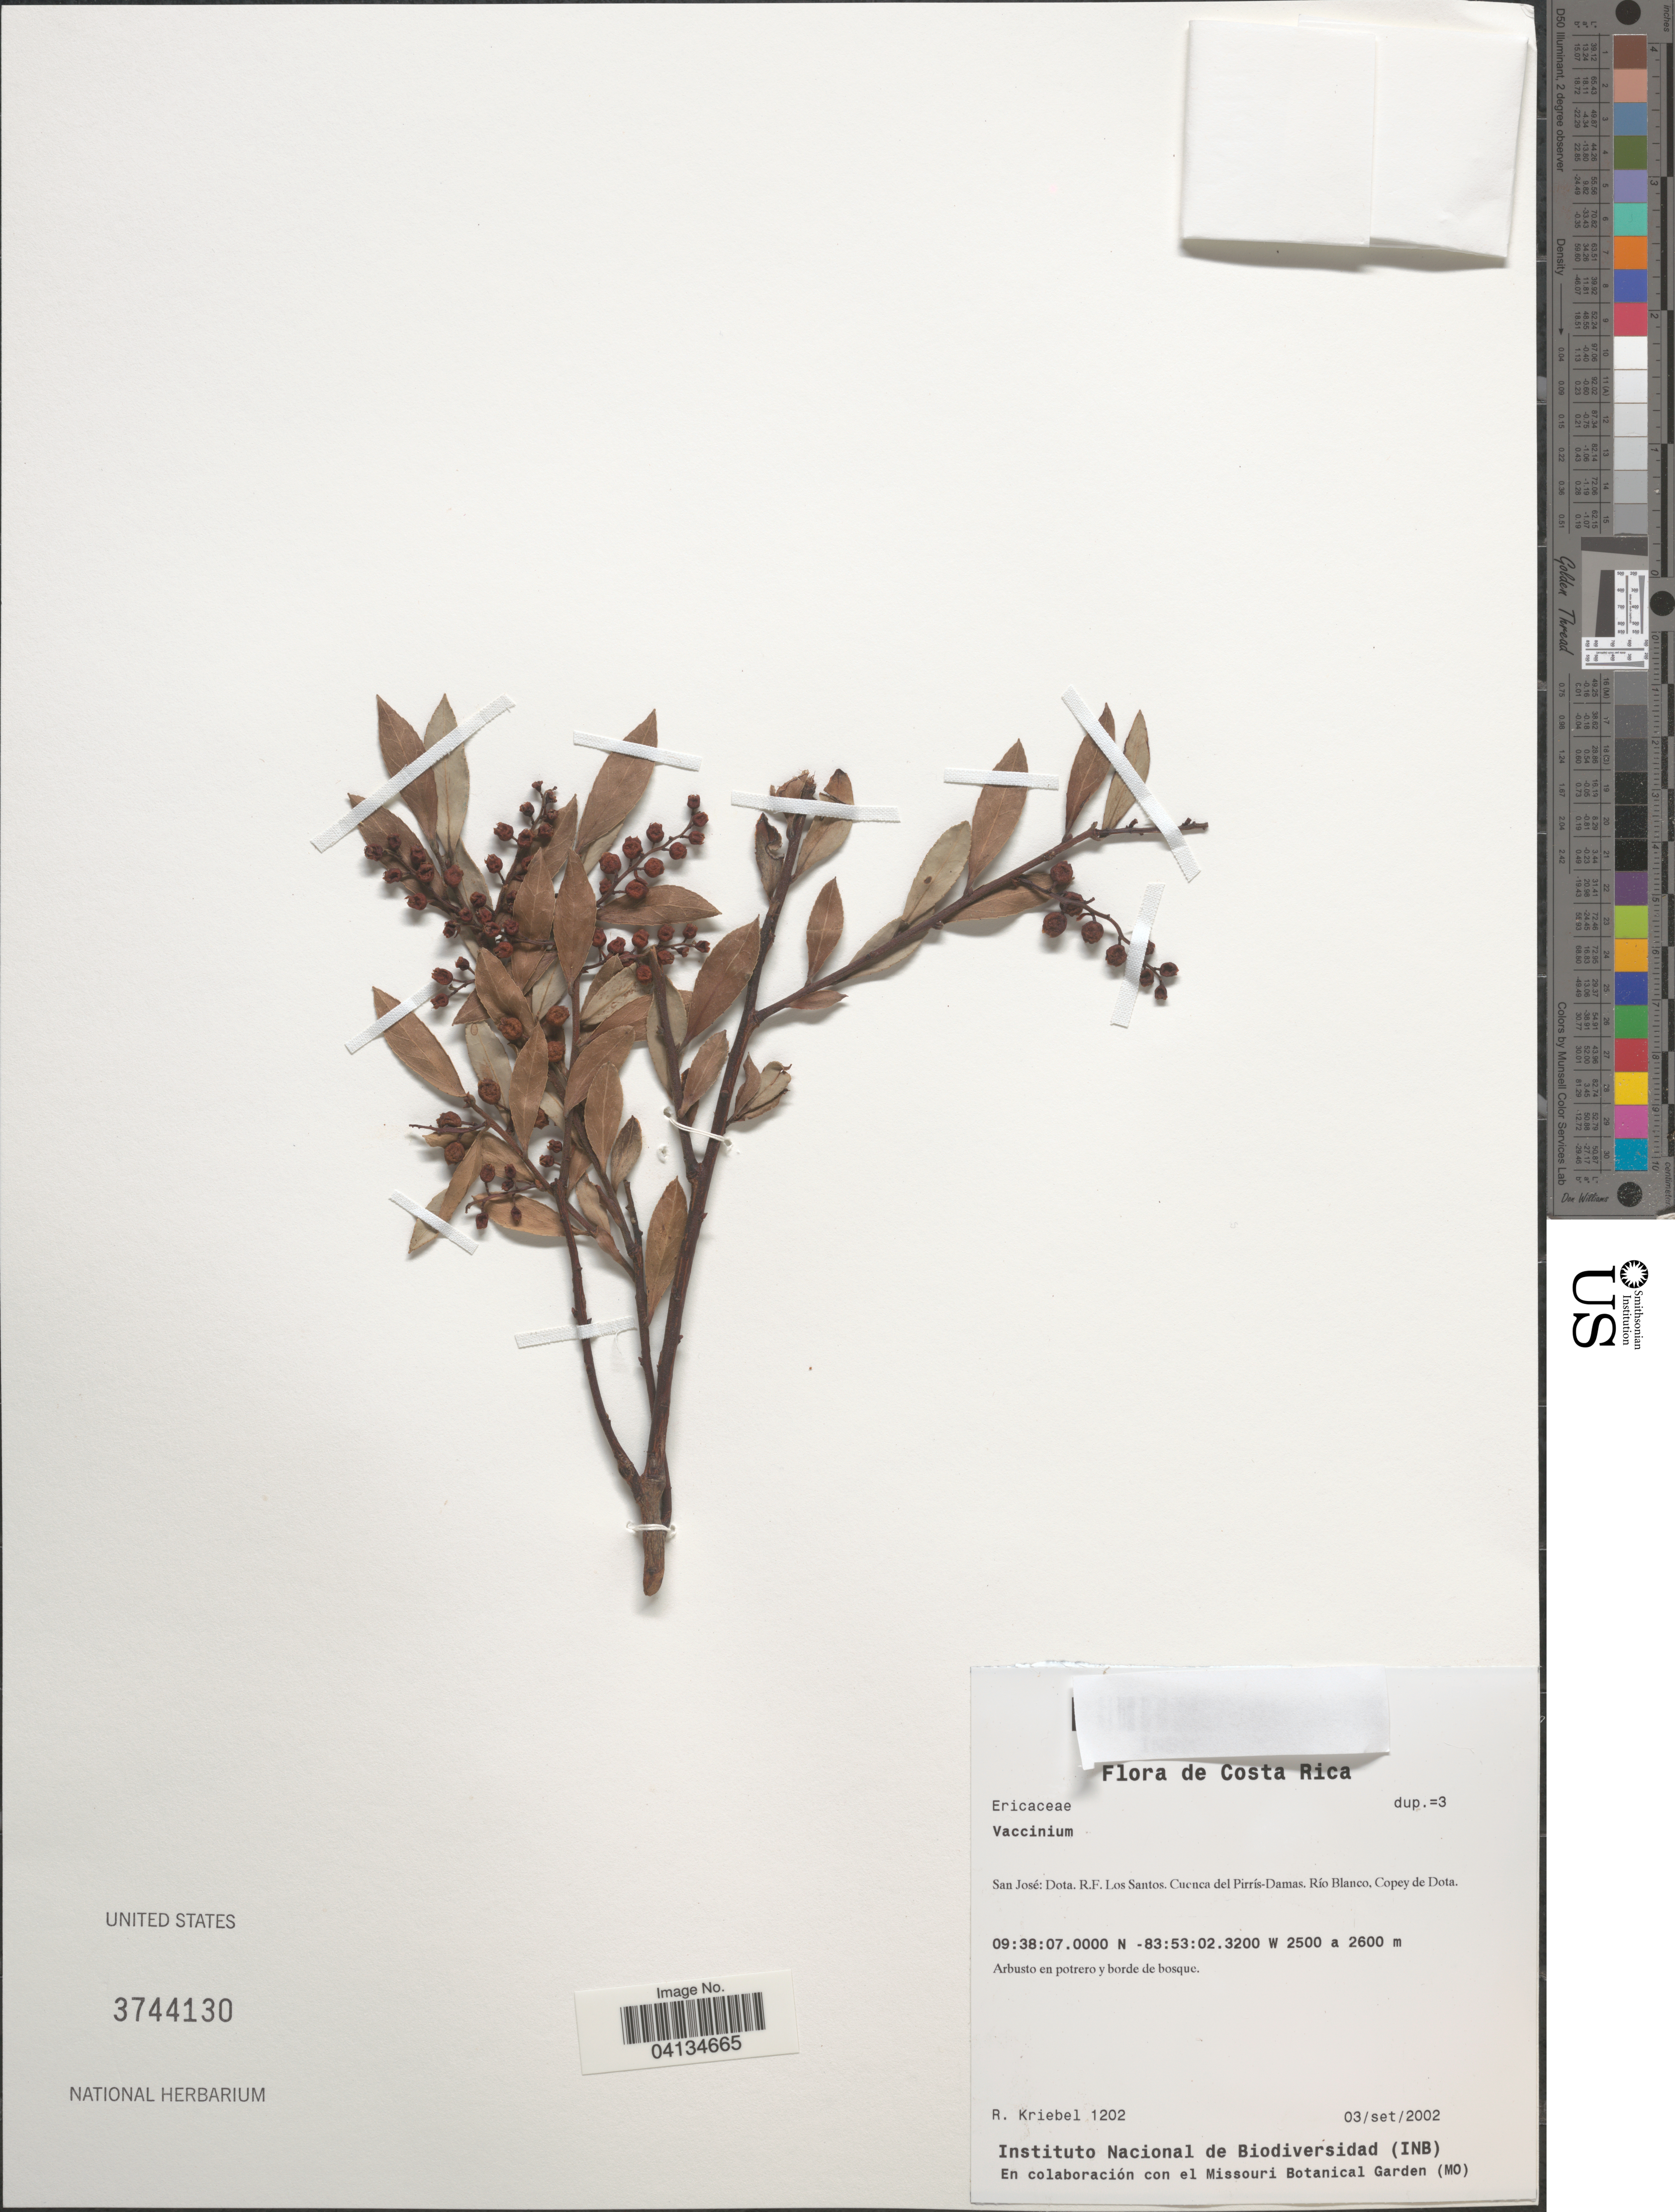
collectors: R. Kriebel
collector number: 1202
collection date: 2002-09-03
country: Costa Rica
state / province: San José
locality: Dota. R.F. Los Santos. Cuenca del Pirrís-Damas. Río Blanco, Copey de Dota.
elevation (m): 2500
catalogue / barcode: US 3744130